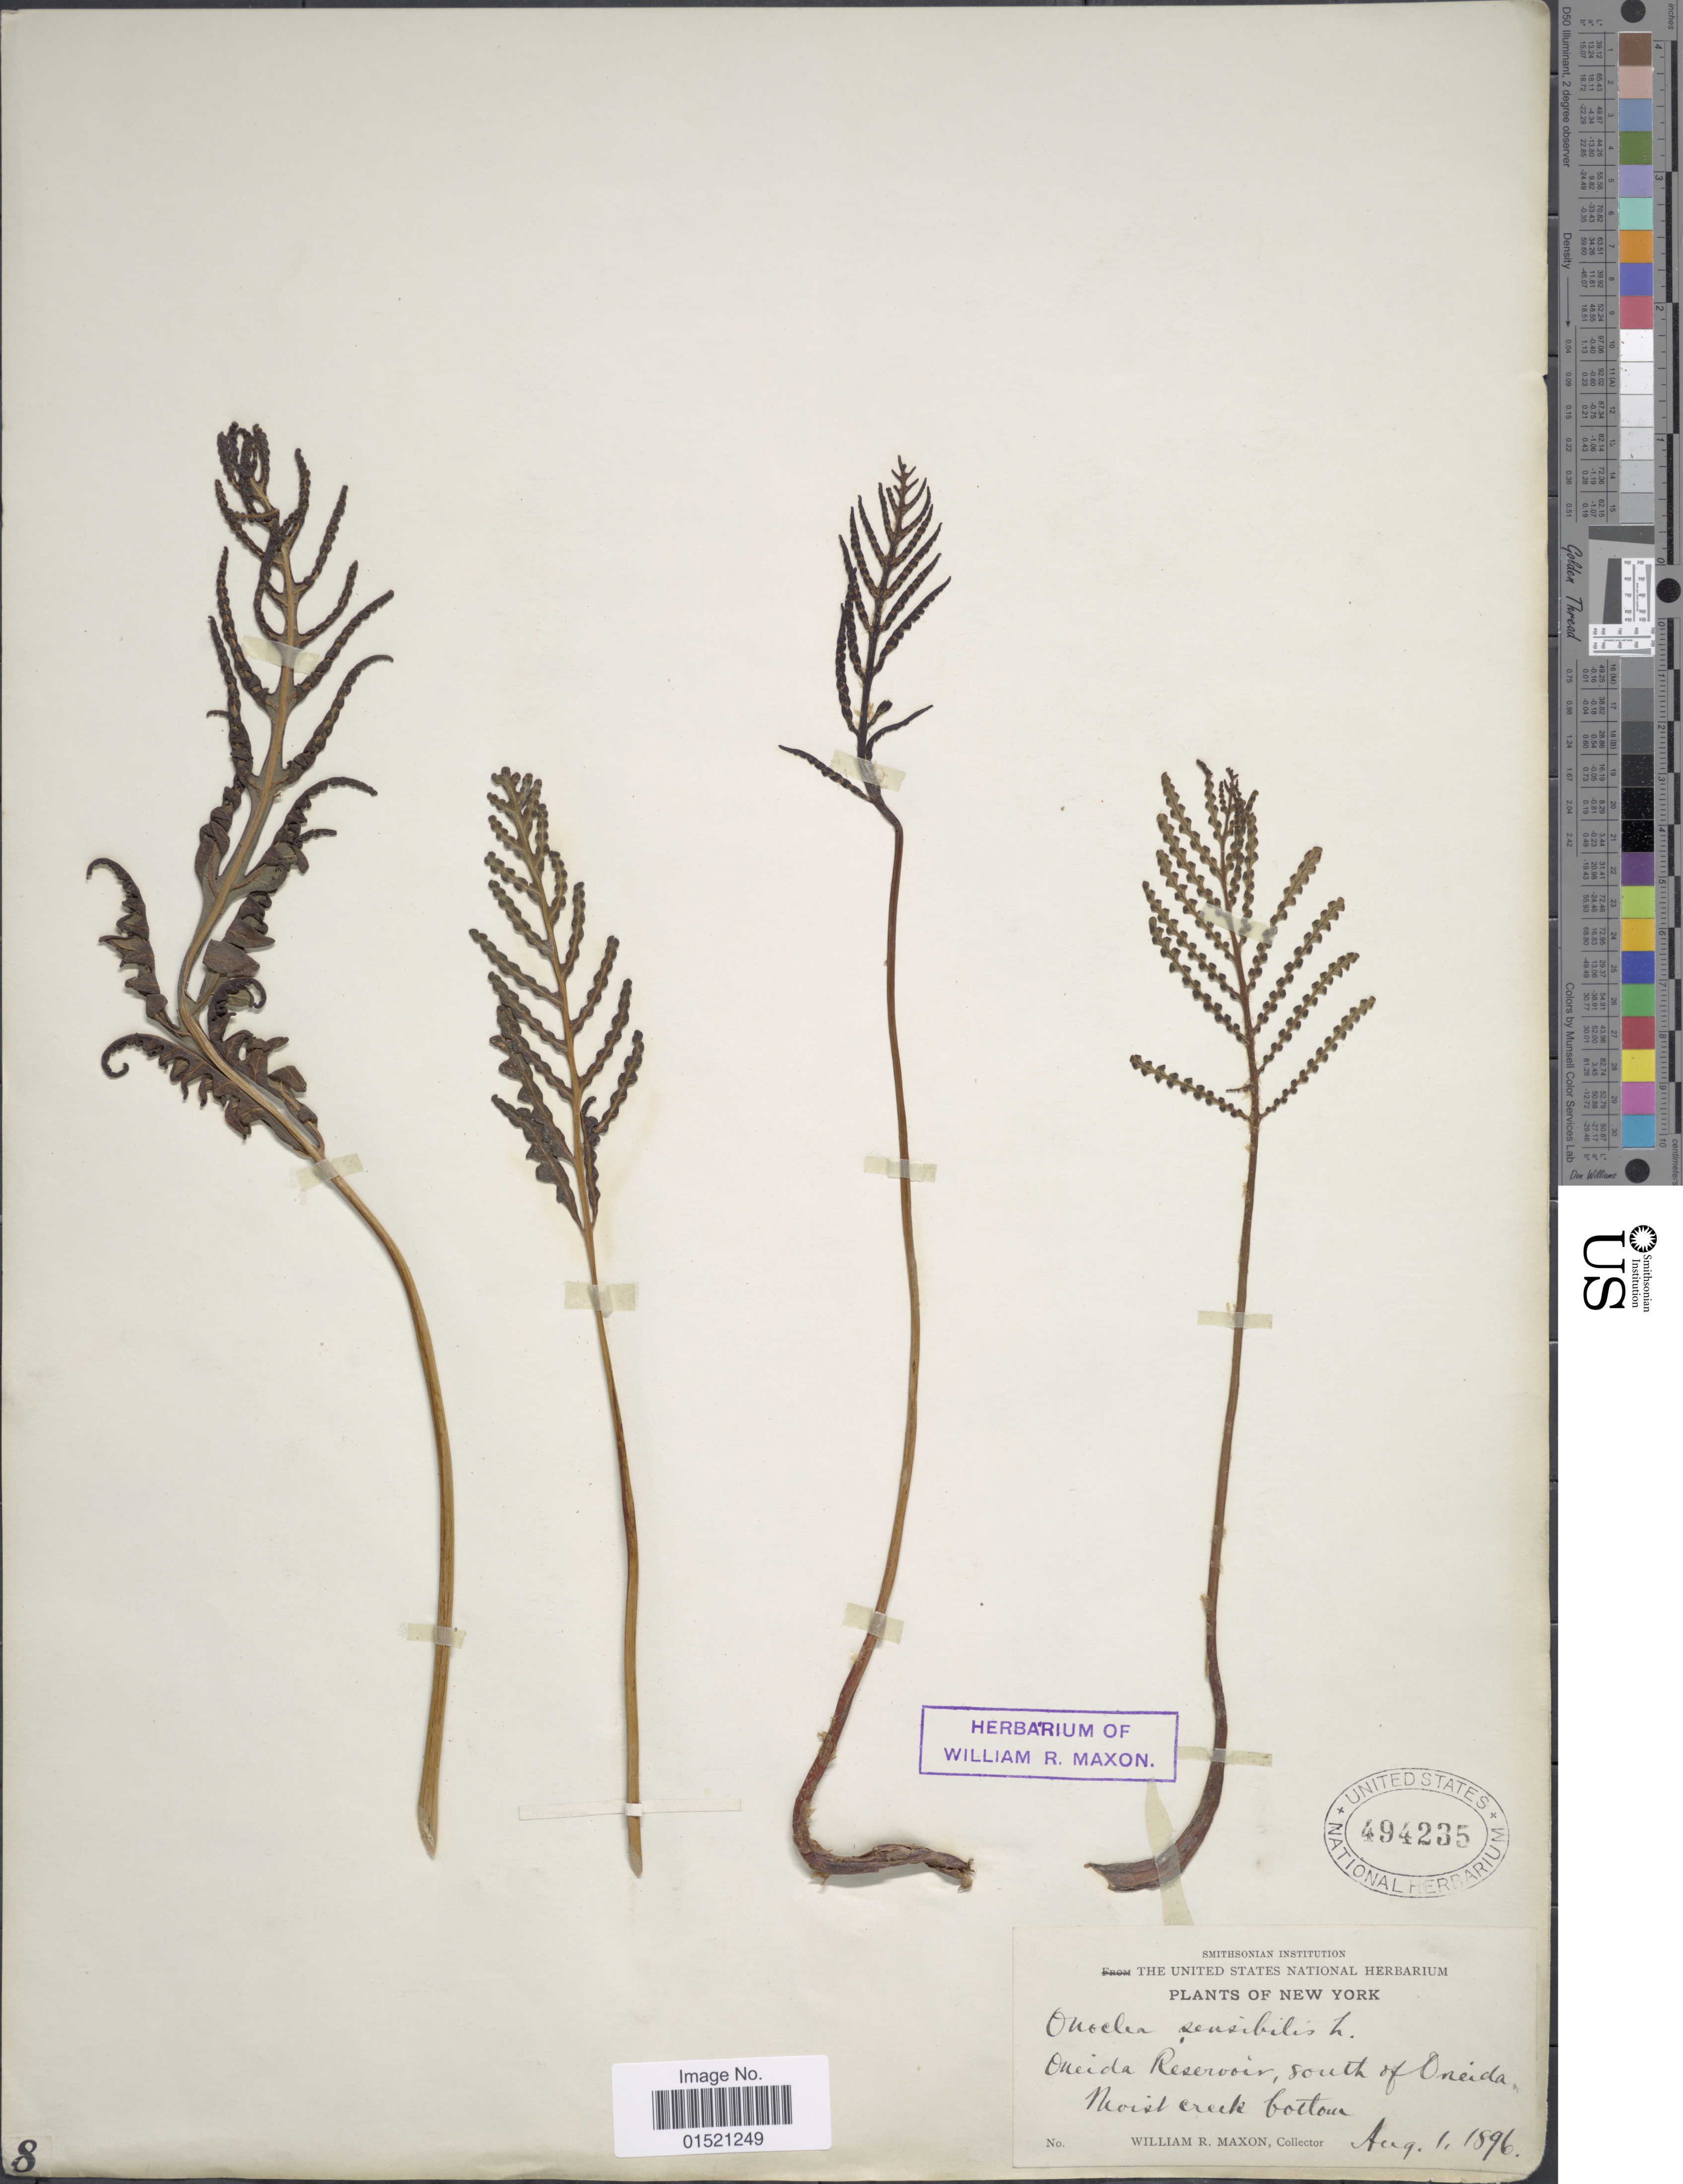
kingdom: Plantae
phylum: Tracheophyta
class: Polypodiopsida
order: Polypodiales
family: Onocleaceae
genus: Onoclea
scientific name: Onoclea sensibilis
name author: L.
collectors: W. R. Maxon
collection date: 1896-08-01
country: United States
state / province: New York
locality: Oneida Reservoir, south of Oneida, Moist Creek bottom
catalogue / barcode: US 494235